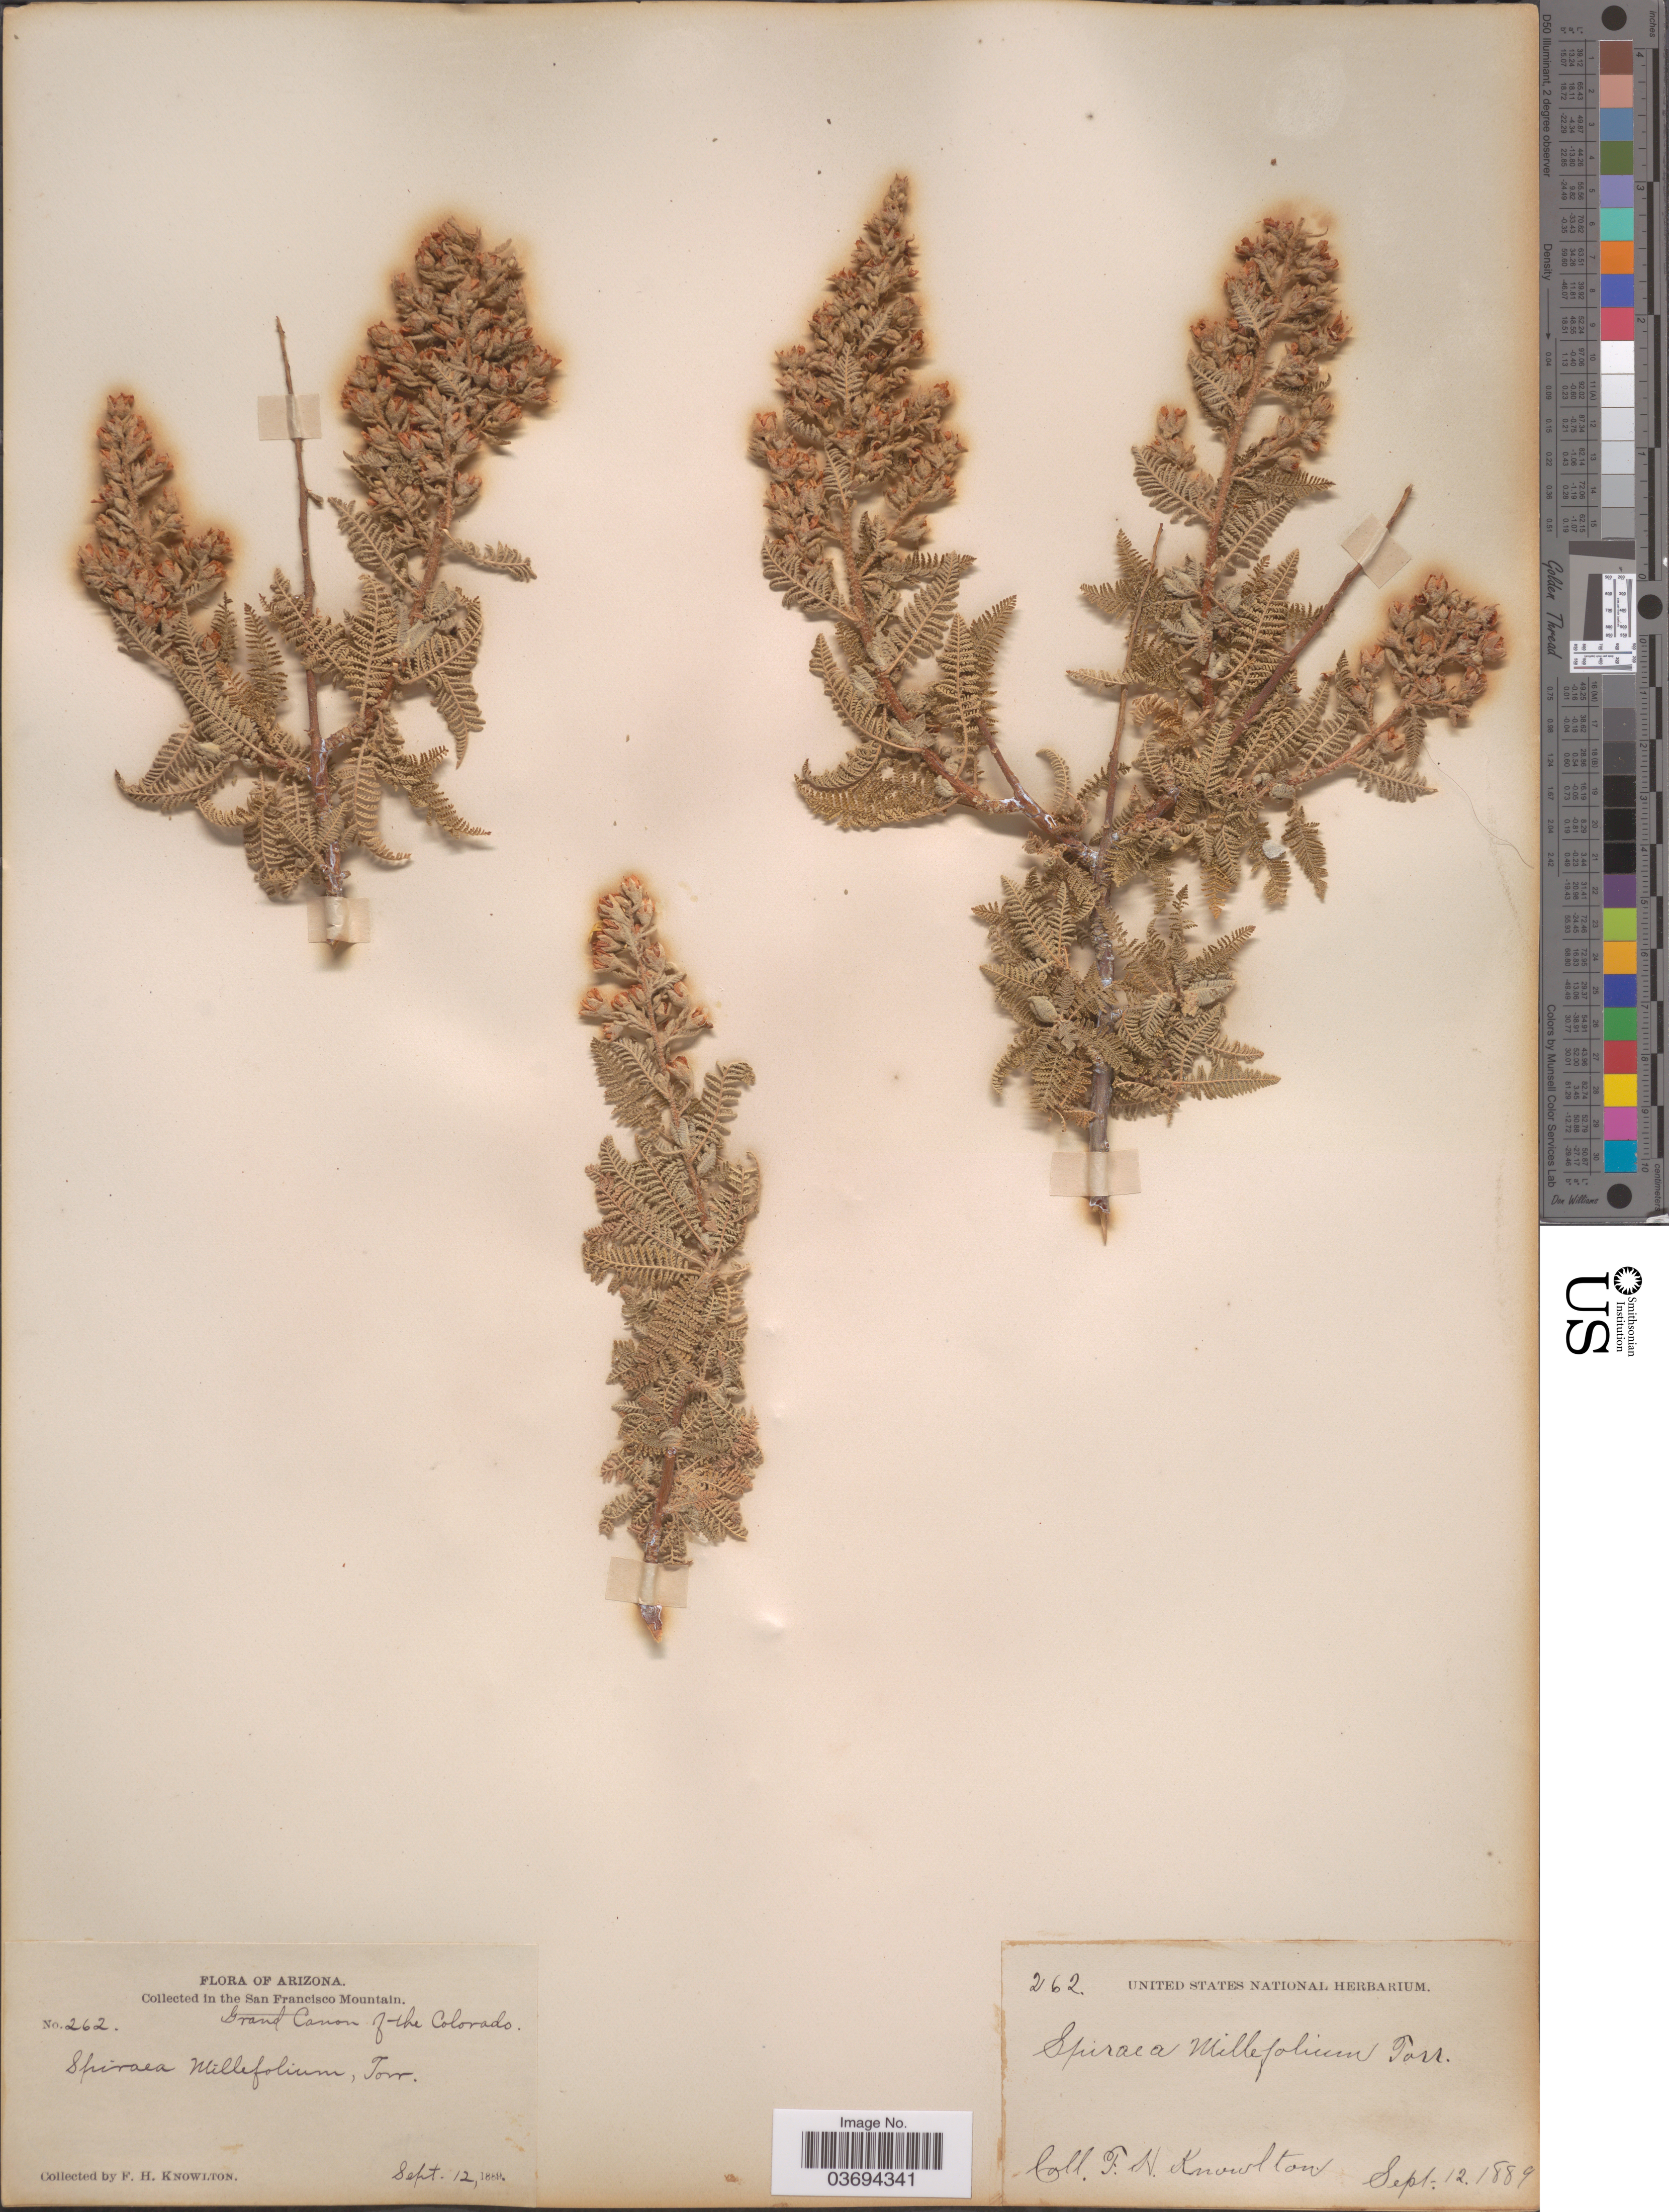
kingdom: Plantae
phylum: Tracheophyta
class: Magnoliopsida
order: Rosales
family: Rosaceae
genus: Chamaebatiaria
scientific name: Chamaebatiaria millefolium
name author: (Torr.) Maxim.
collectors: F. H. Knowlton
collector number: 262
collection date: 1889-09-12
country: United States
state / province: Arizona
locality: San Francisco Mountain. Grand Canon of the Colorado.